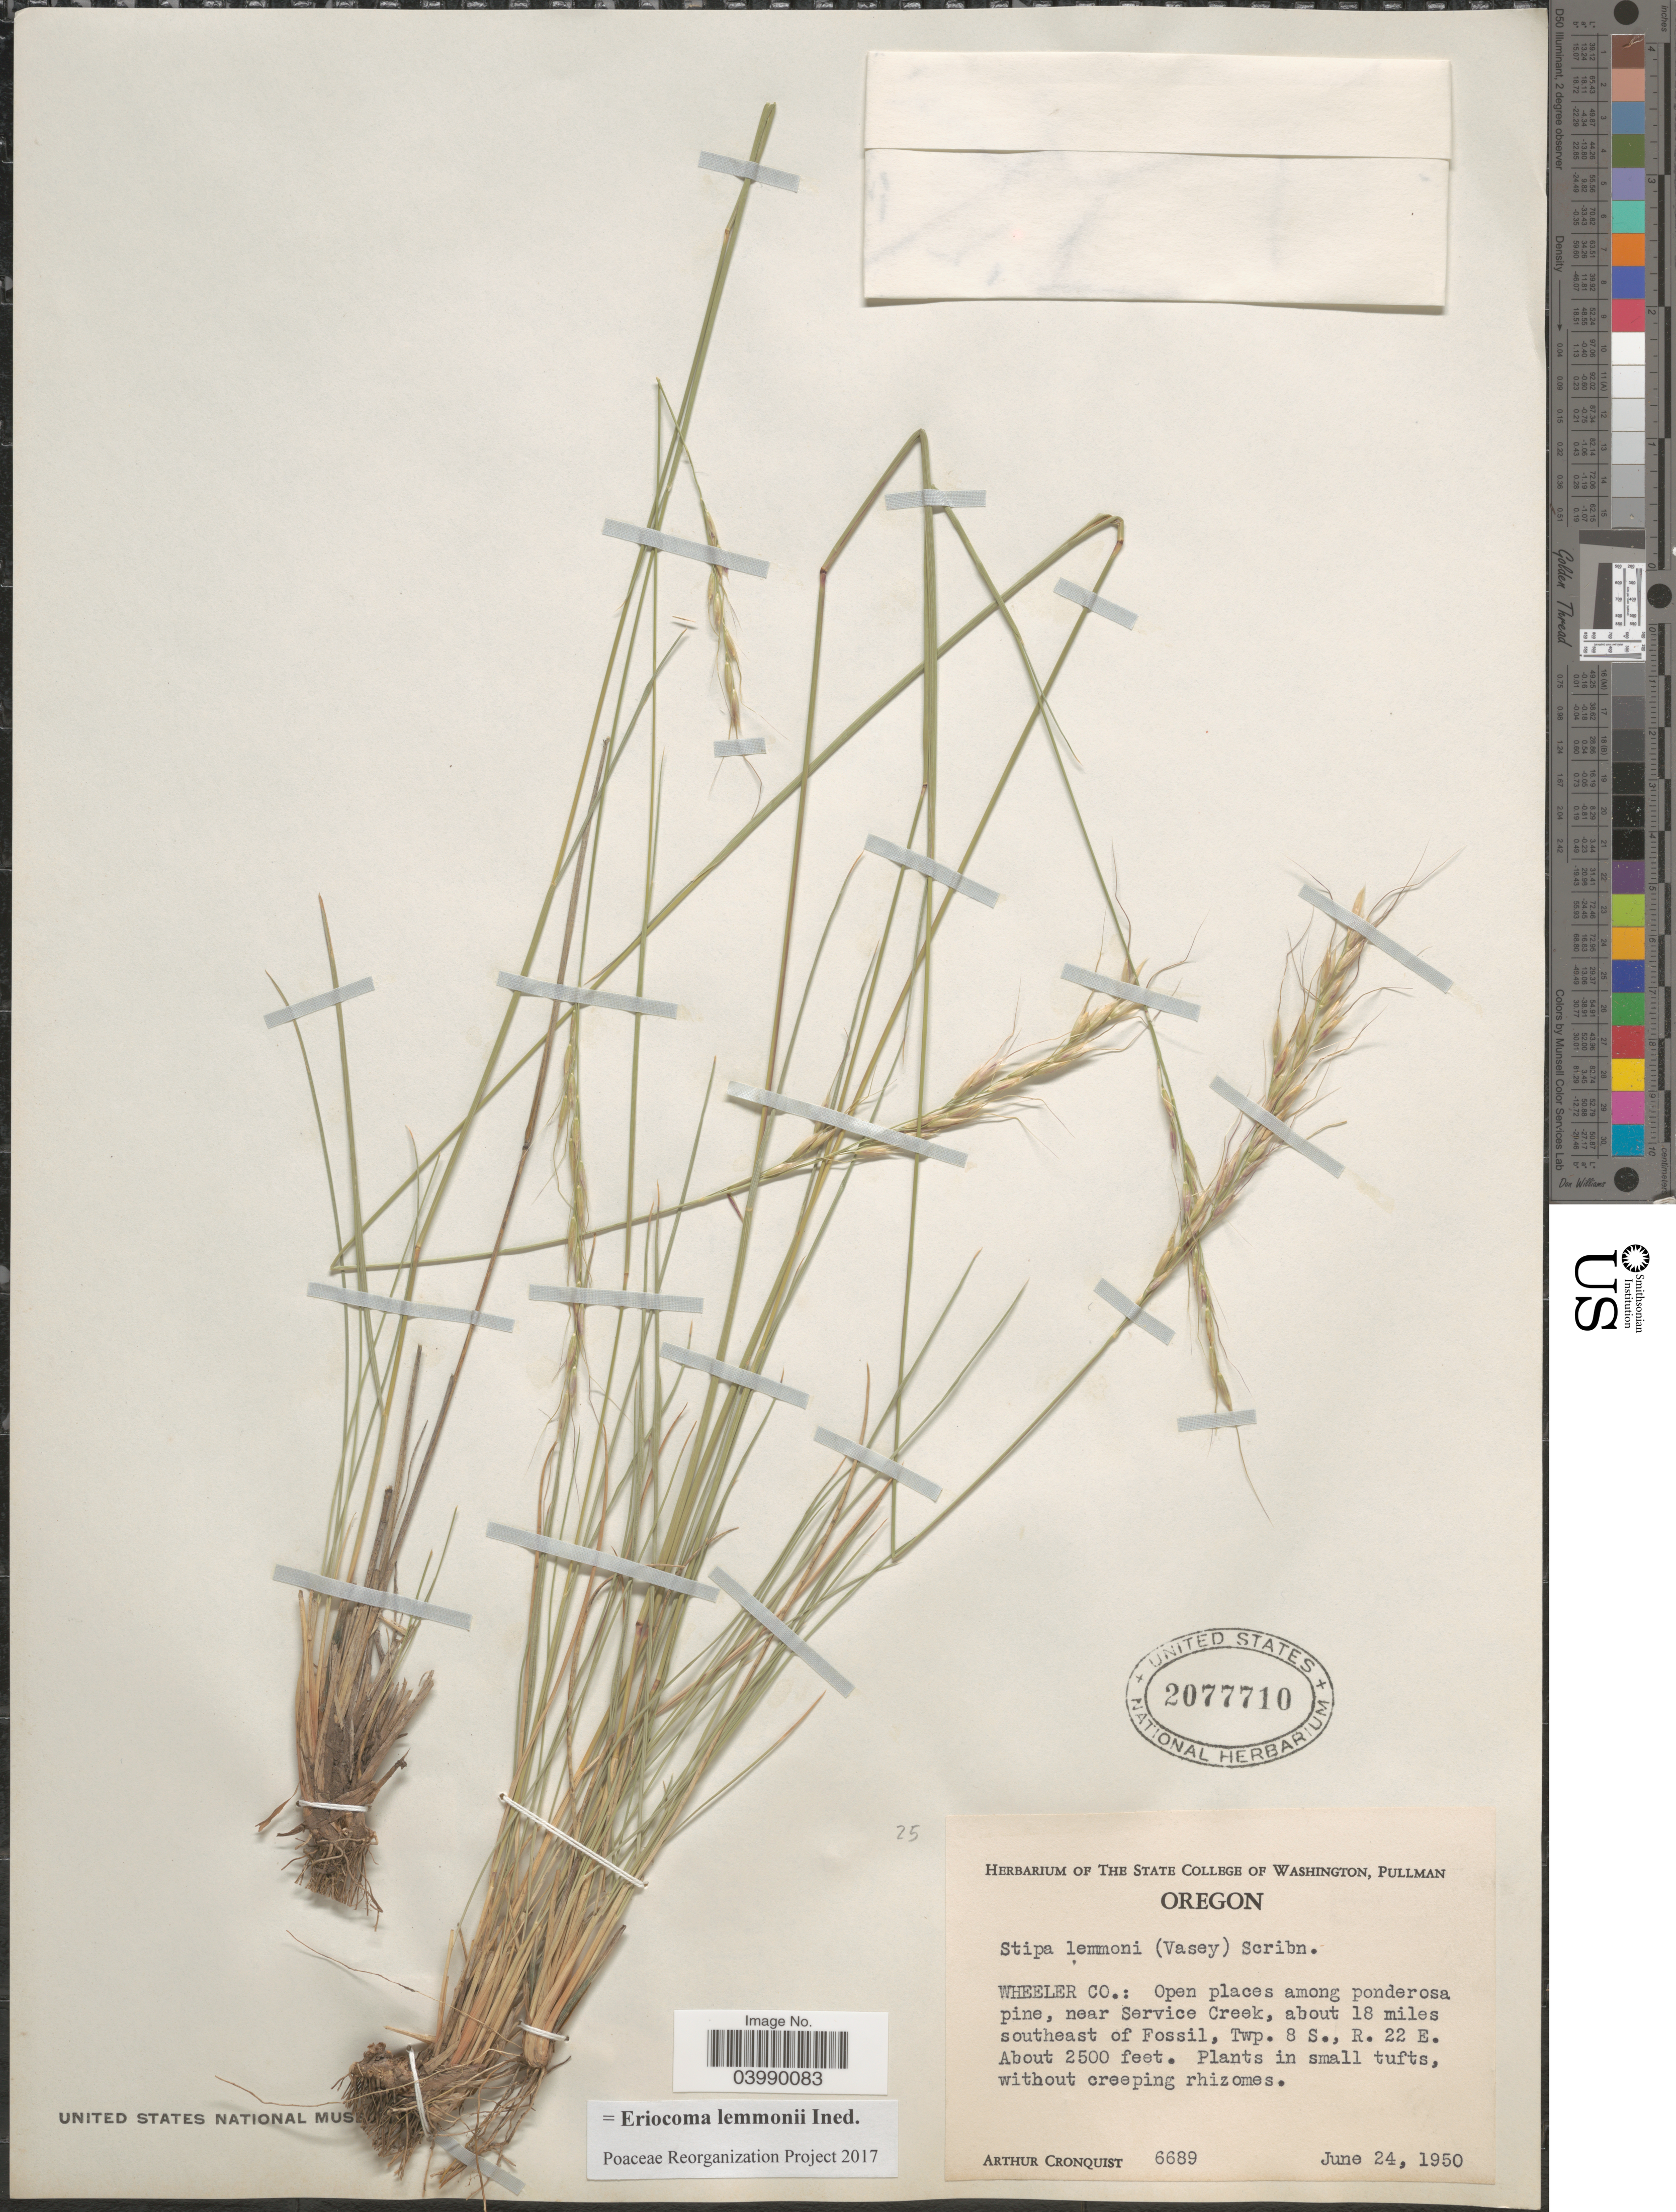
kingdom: Plantae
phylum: Tracheophyta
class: Liliopsida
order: Poales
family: Poaceae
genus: Eriocoma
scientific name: Eriocoma lemmonii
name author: (Vasey) Romasch.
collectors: A. J. Cronquist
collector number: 6689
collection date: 1950-06-24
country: United States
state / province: Oregon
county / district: Wheeler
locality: Wheeler Co.: near Service Creek, about 18 miles southeast of Fossil, Twp. 8 S., R. 22 E.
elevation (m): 762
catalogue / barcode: US 2077710